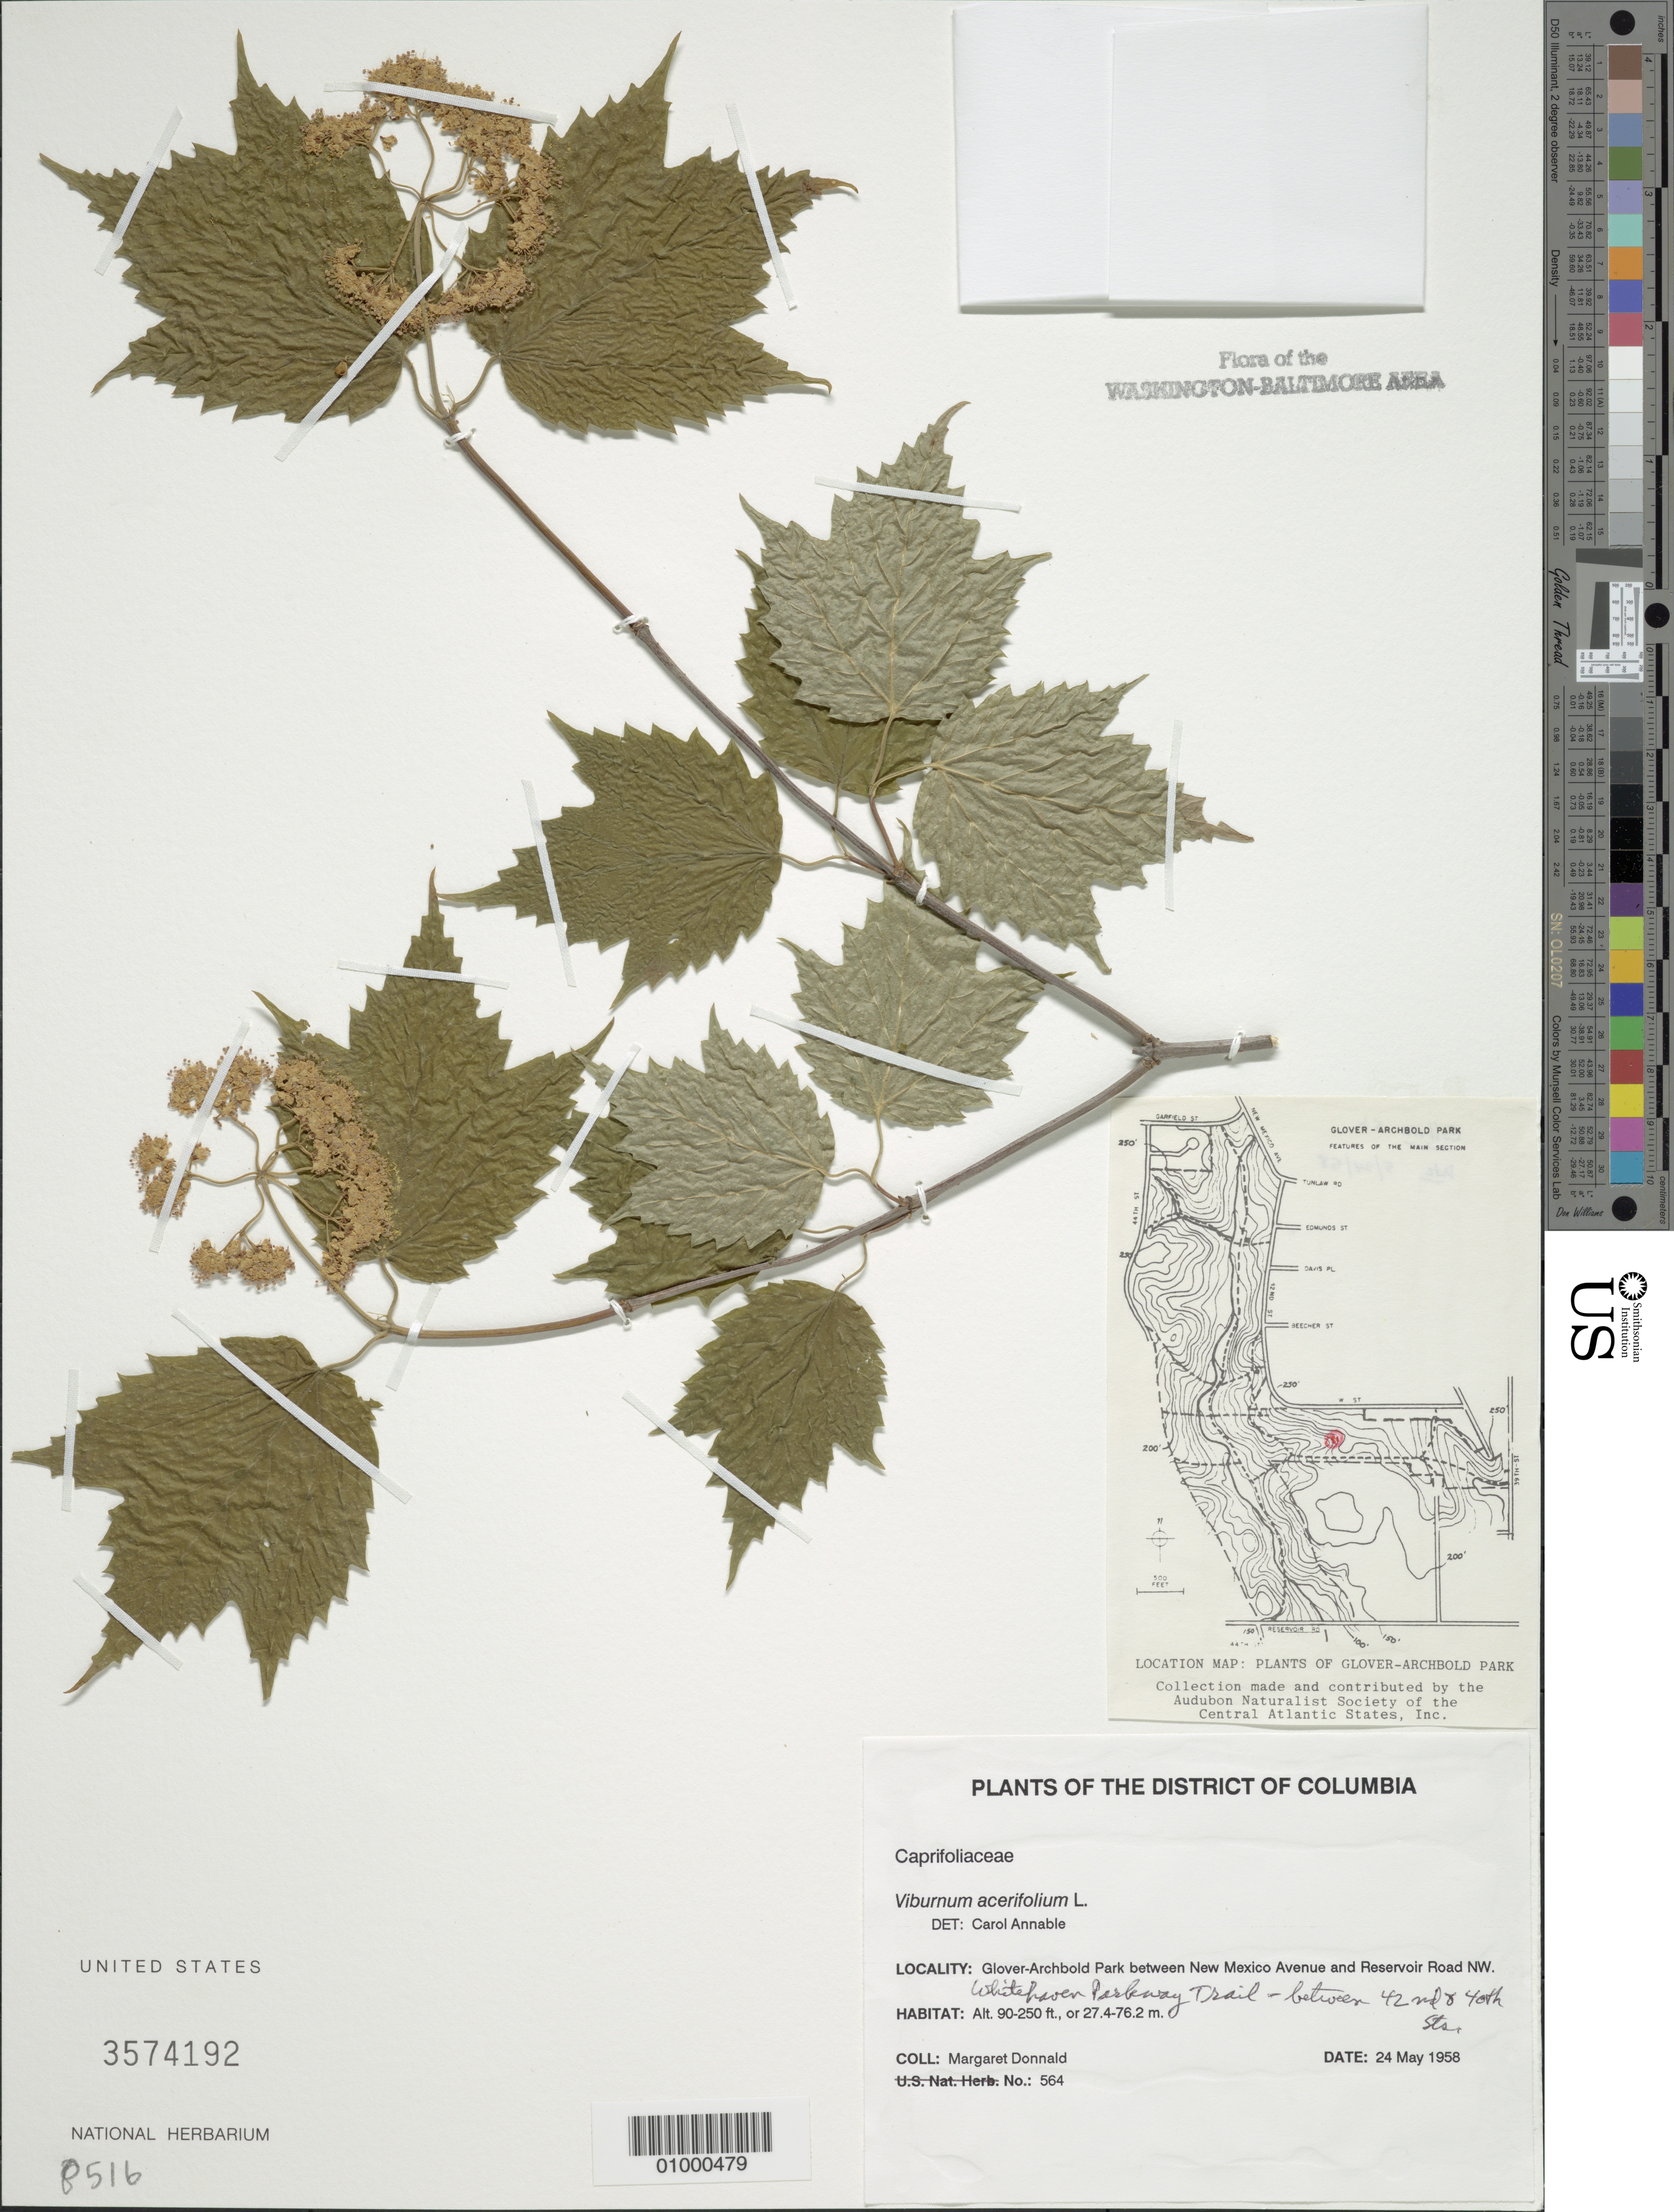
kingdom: Plantae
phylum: Tracheophyta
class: Magnoliopsida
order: Dipsacales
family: Viburnaceae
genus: Viburnum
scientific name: Viburnum acerifolium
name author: L.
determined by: Annable, C. R.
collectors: M. Donnald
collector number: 564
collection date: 1958-05-24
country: United States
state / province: District of Columbia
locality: Glover-Archbold Park between New Mexico Avenue and Reservoir Road NW. Whitehaven Parkway Trail - between 42nd & 40th Sts.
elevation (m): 27.4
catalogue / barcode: US 3574192